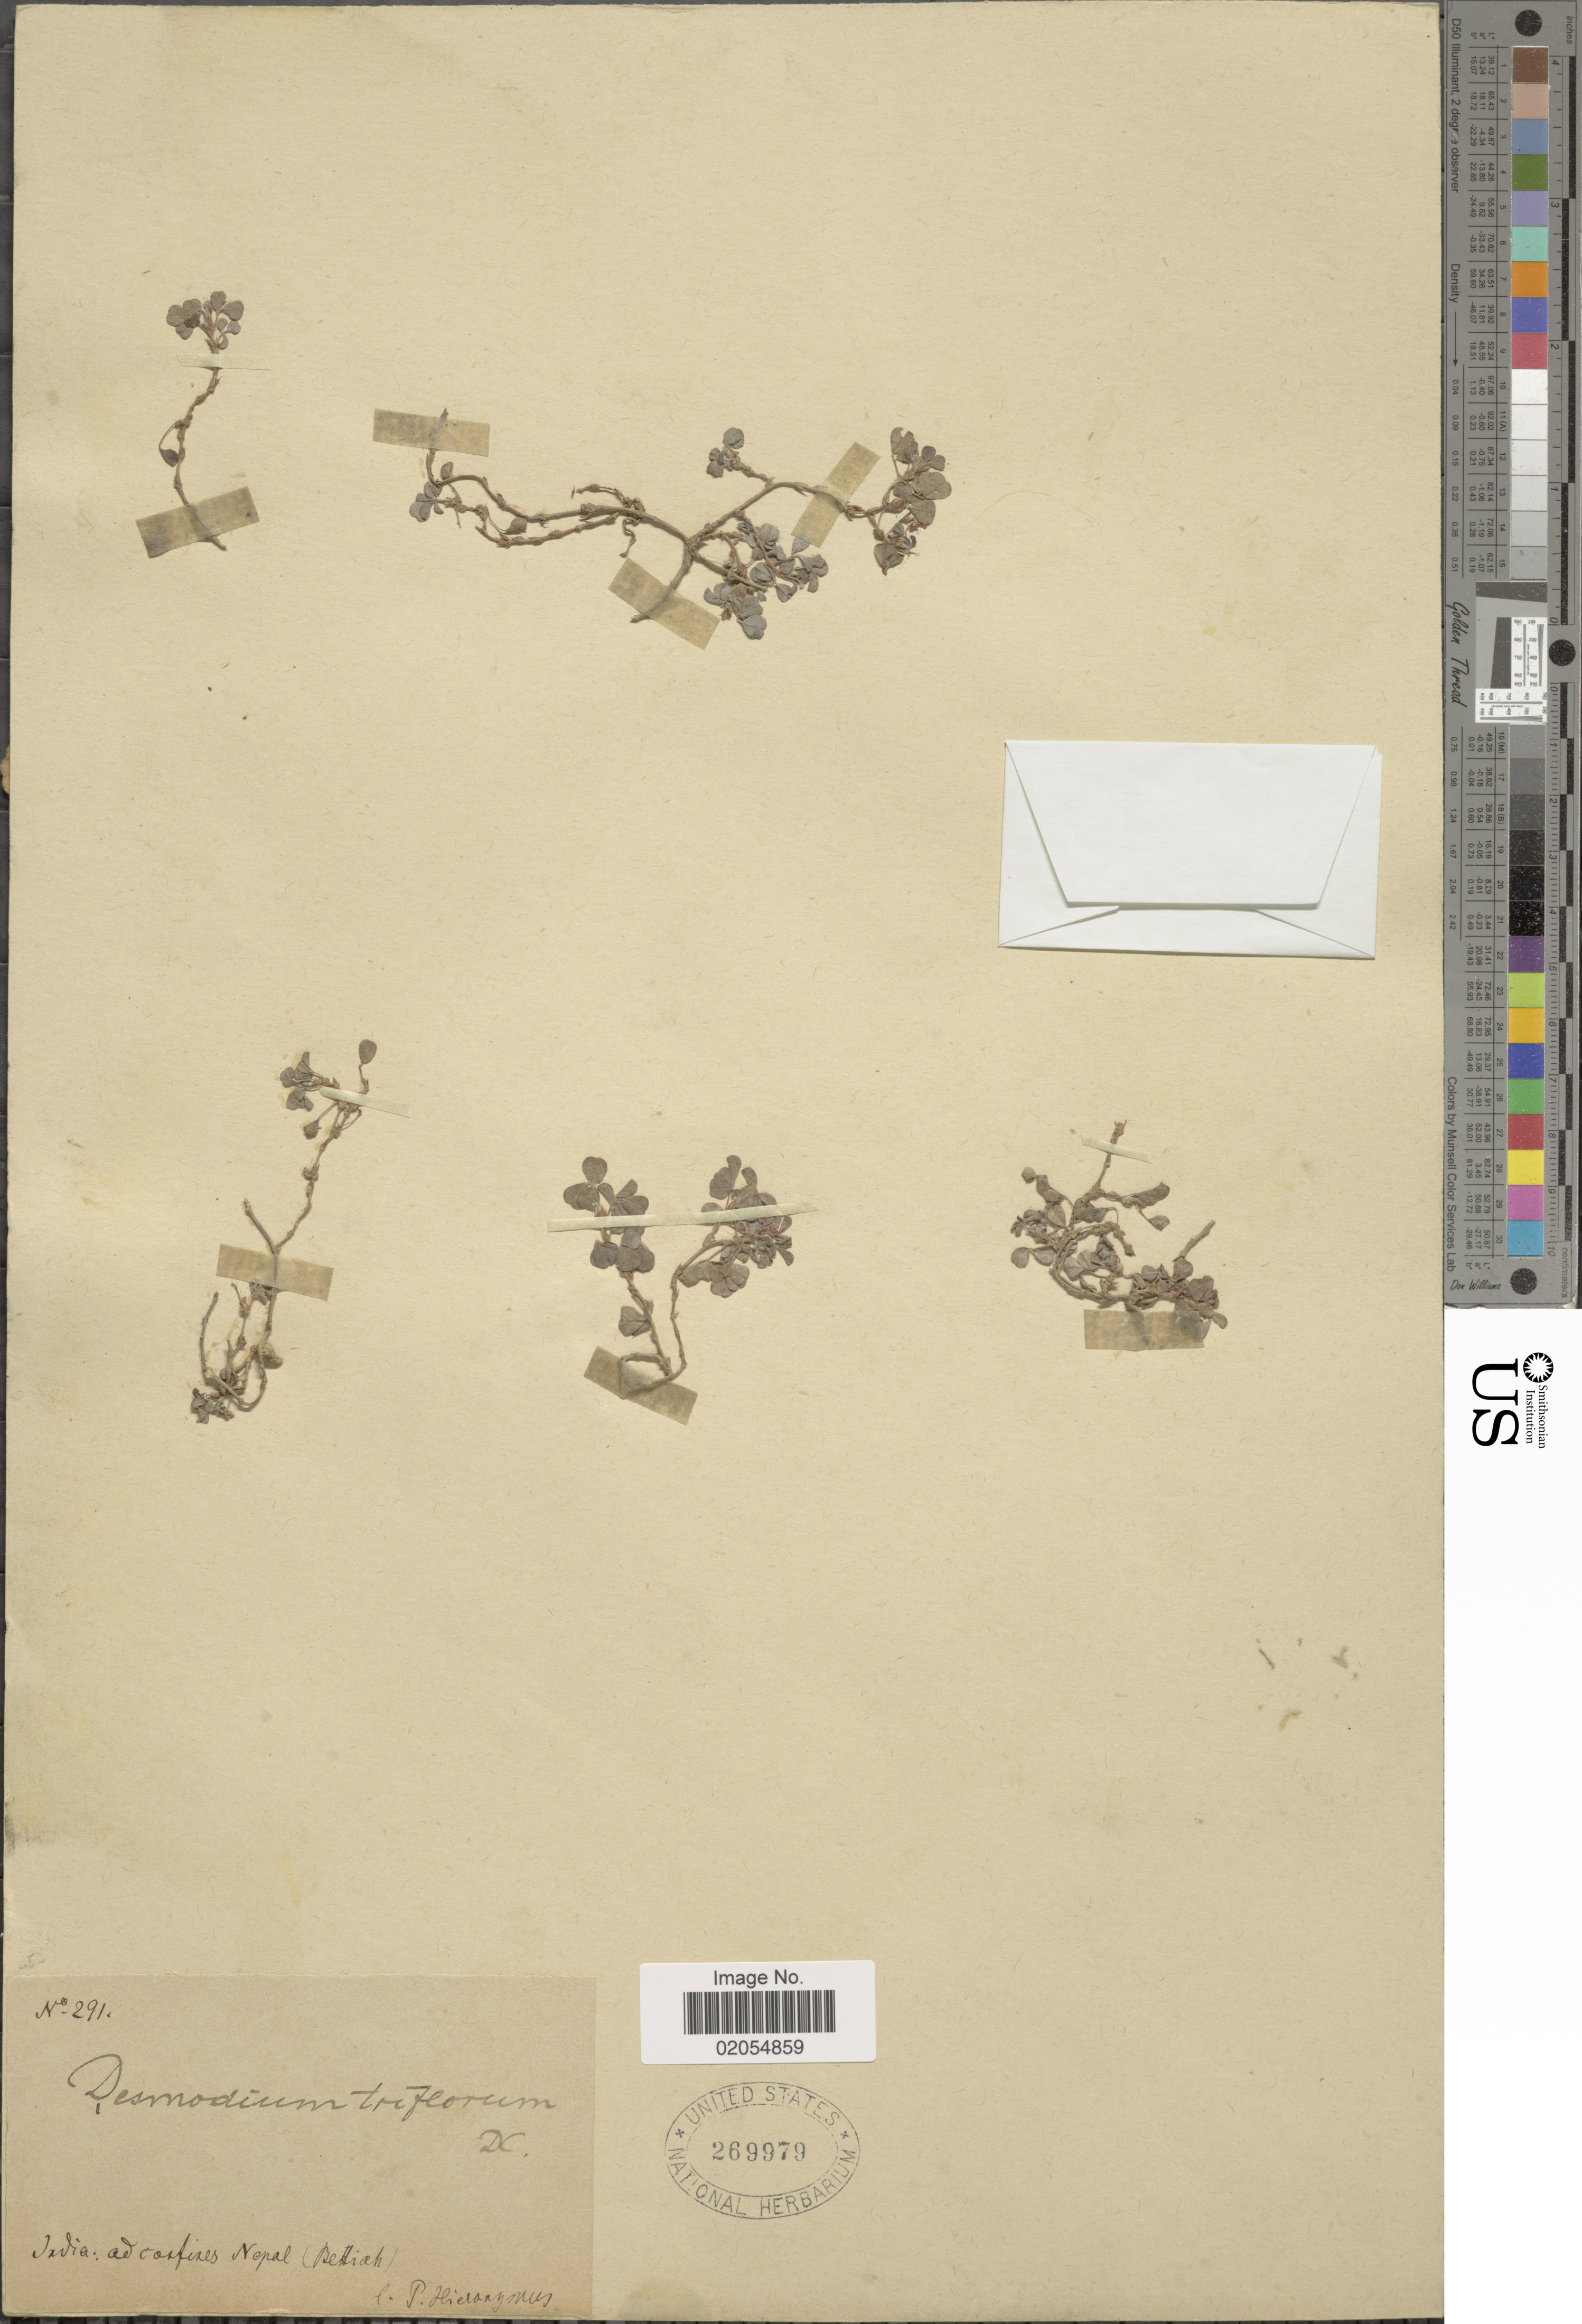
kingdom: Plantae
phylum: Tracheophyta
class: Magnoliopsida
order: Fabales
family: Fabaceae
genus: Grona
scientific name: Grona triflora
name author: (L.) H. Ohashi & K. Ohashi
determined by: Strong, Mark T., (BOT), Smithsonian Institution - National Museum of Natural History (UNITED STATES)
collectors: P. Hieronymus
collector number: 291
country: India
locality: Ad cosfines Nepal (Bettiah) [interpreted]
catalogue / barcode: US 269979